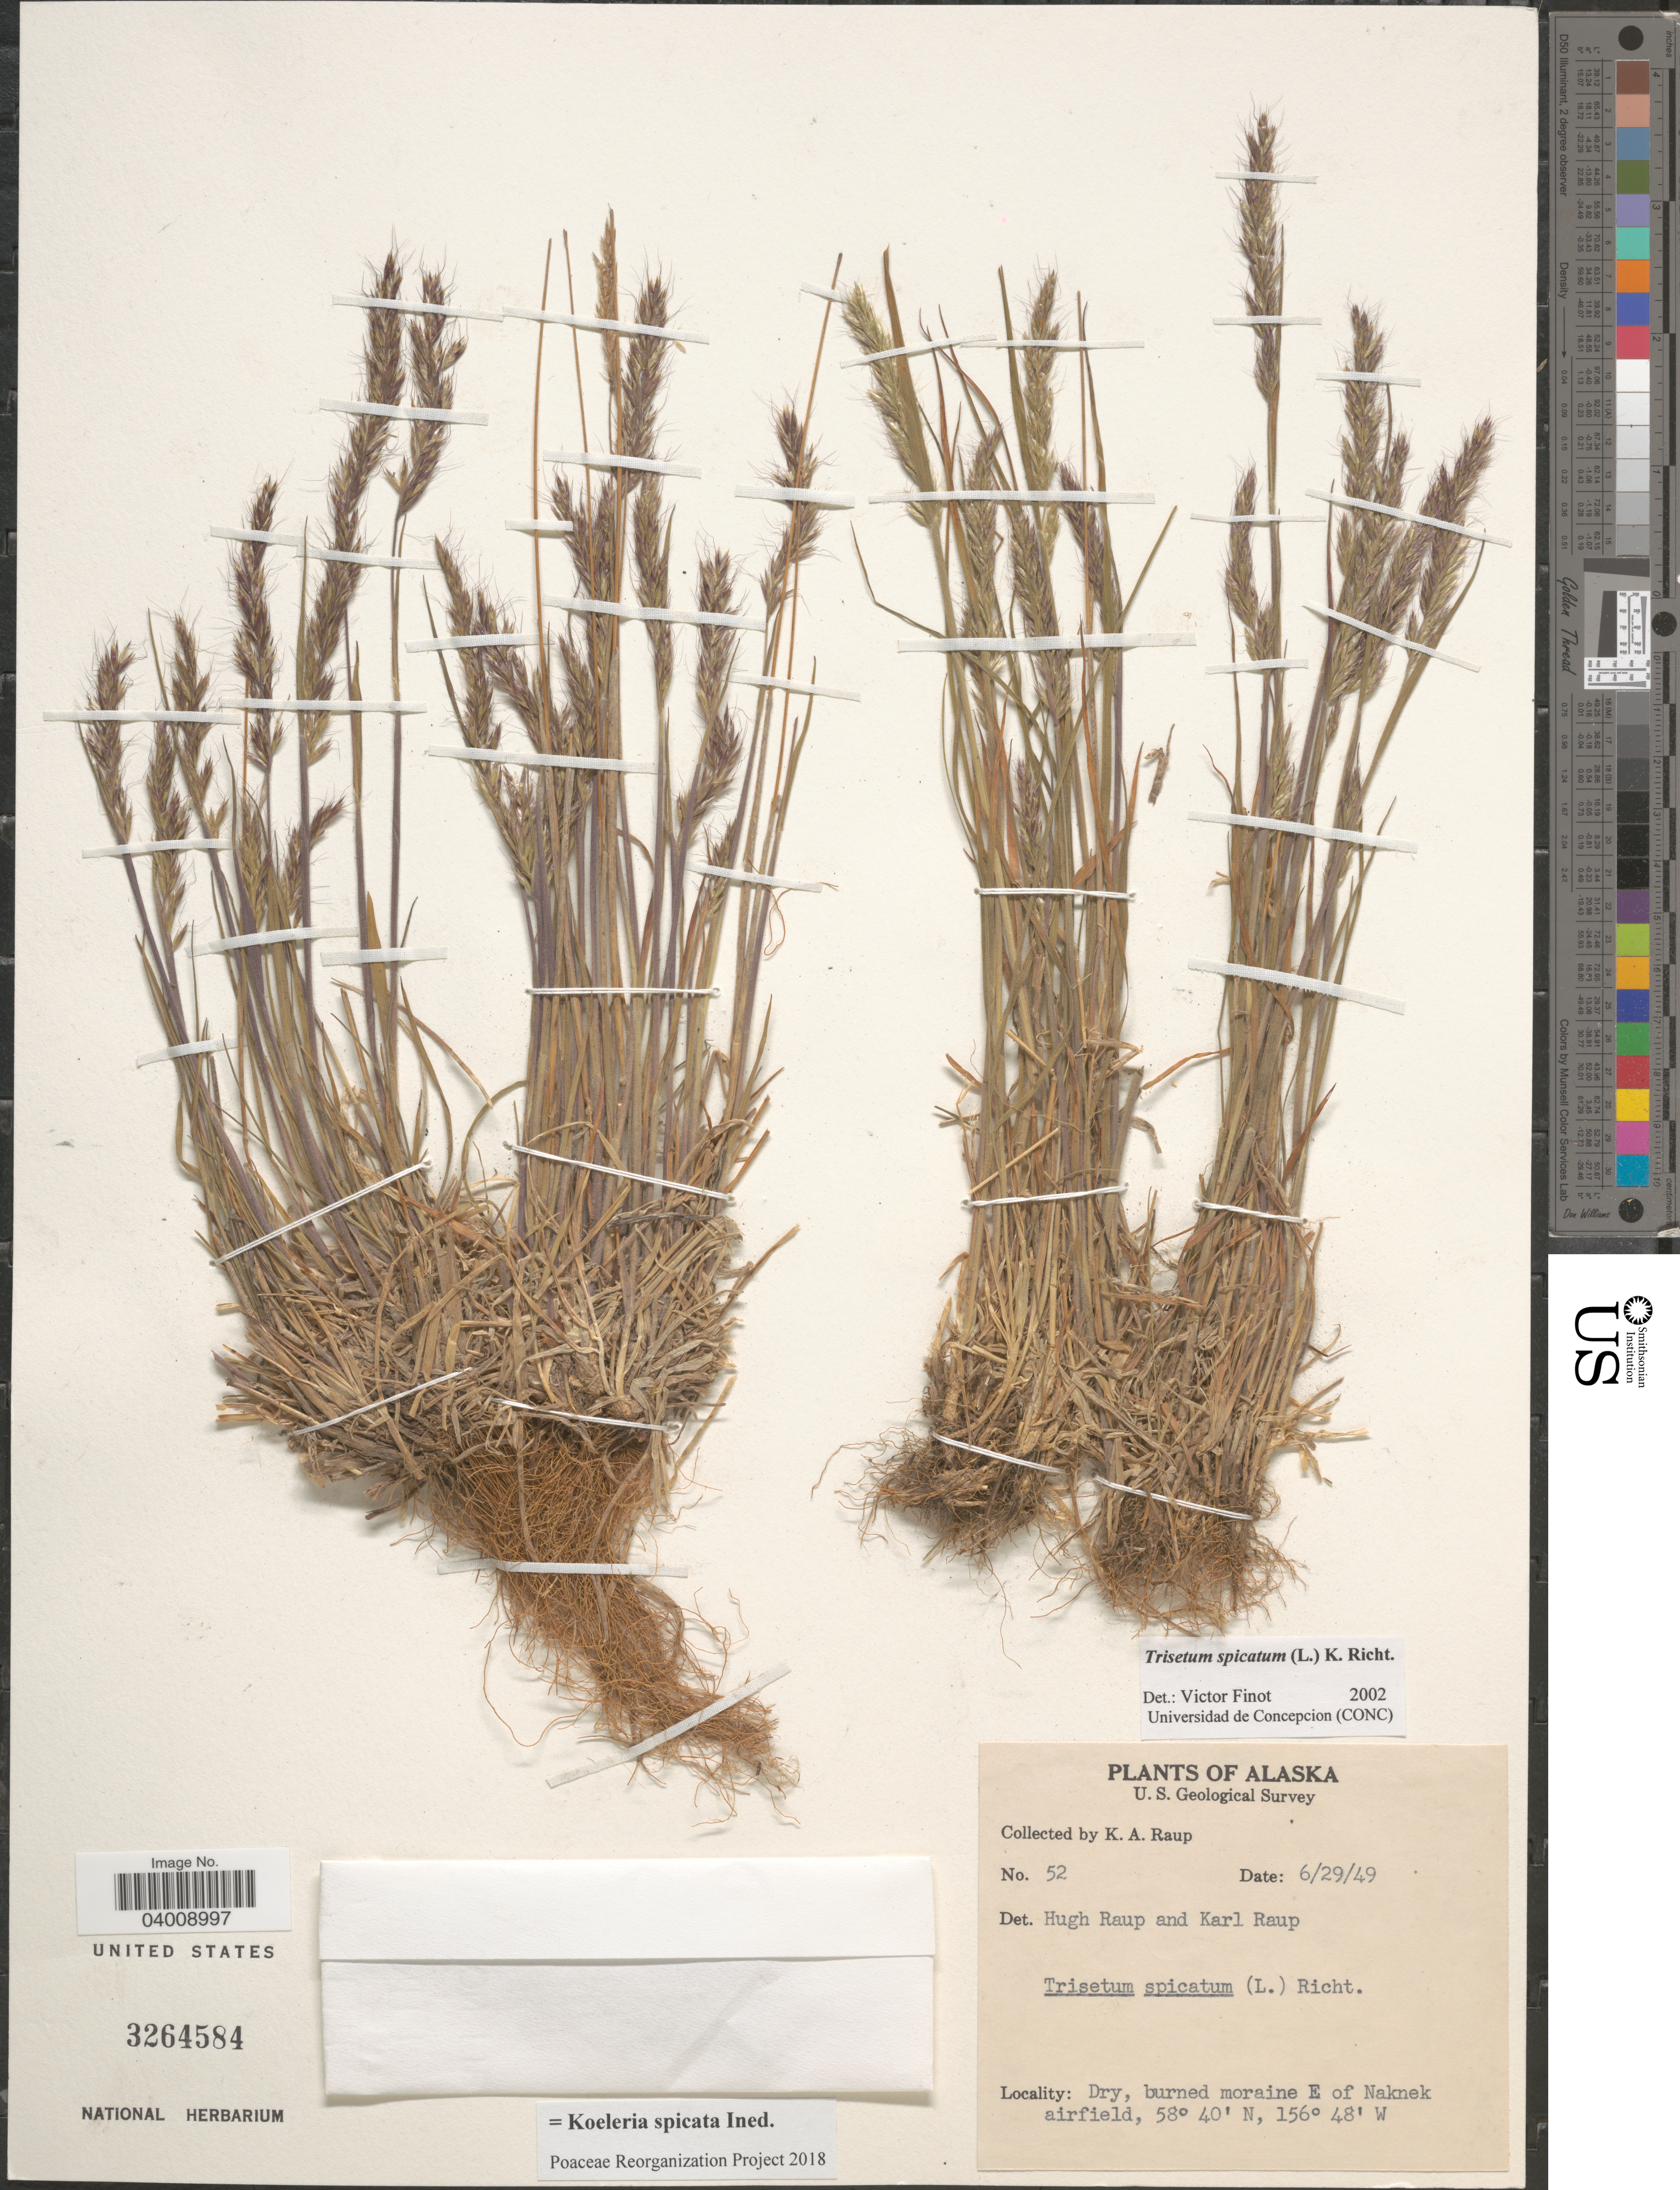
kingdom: Plantae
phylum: Tracheophyta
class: Liliopsida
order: Poales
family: Poaceae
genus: Koeleria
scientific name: Koeleria spicata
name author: (L.) Barberá et al.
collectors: K. Raup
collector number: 52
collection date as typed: Transcribed d/m/y: 29/6/49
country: United States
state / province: Alaska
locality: Dry, burned moraine E of Naknek airfield.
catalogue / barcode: US 3264584